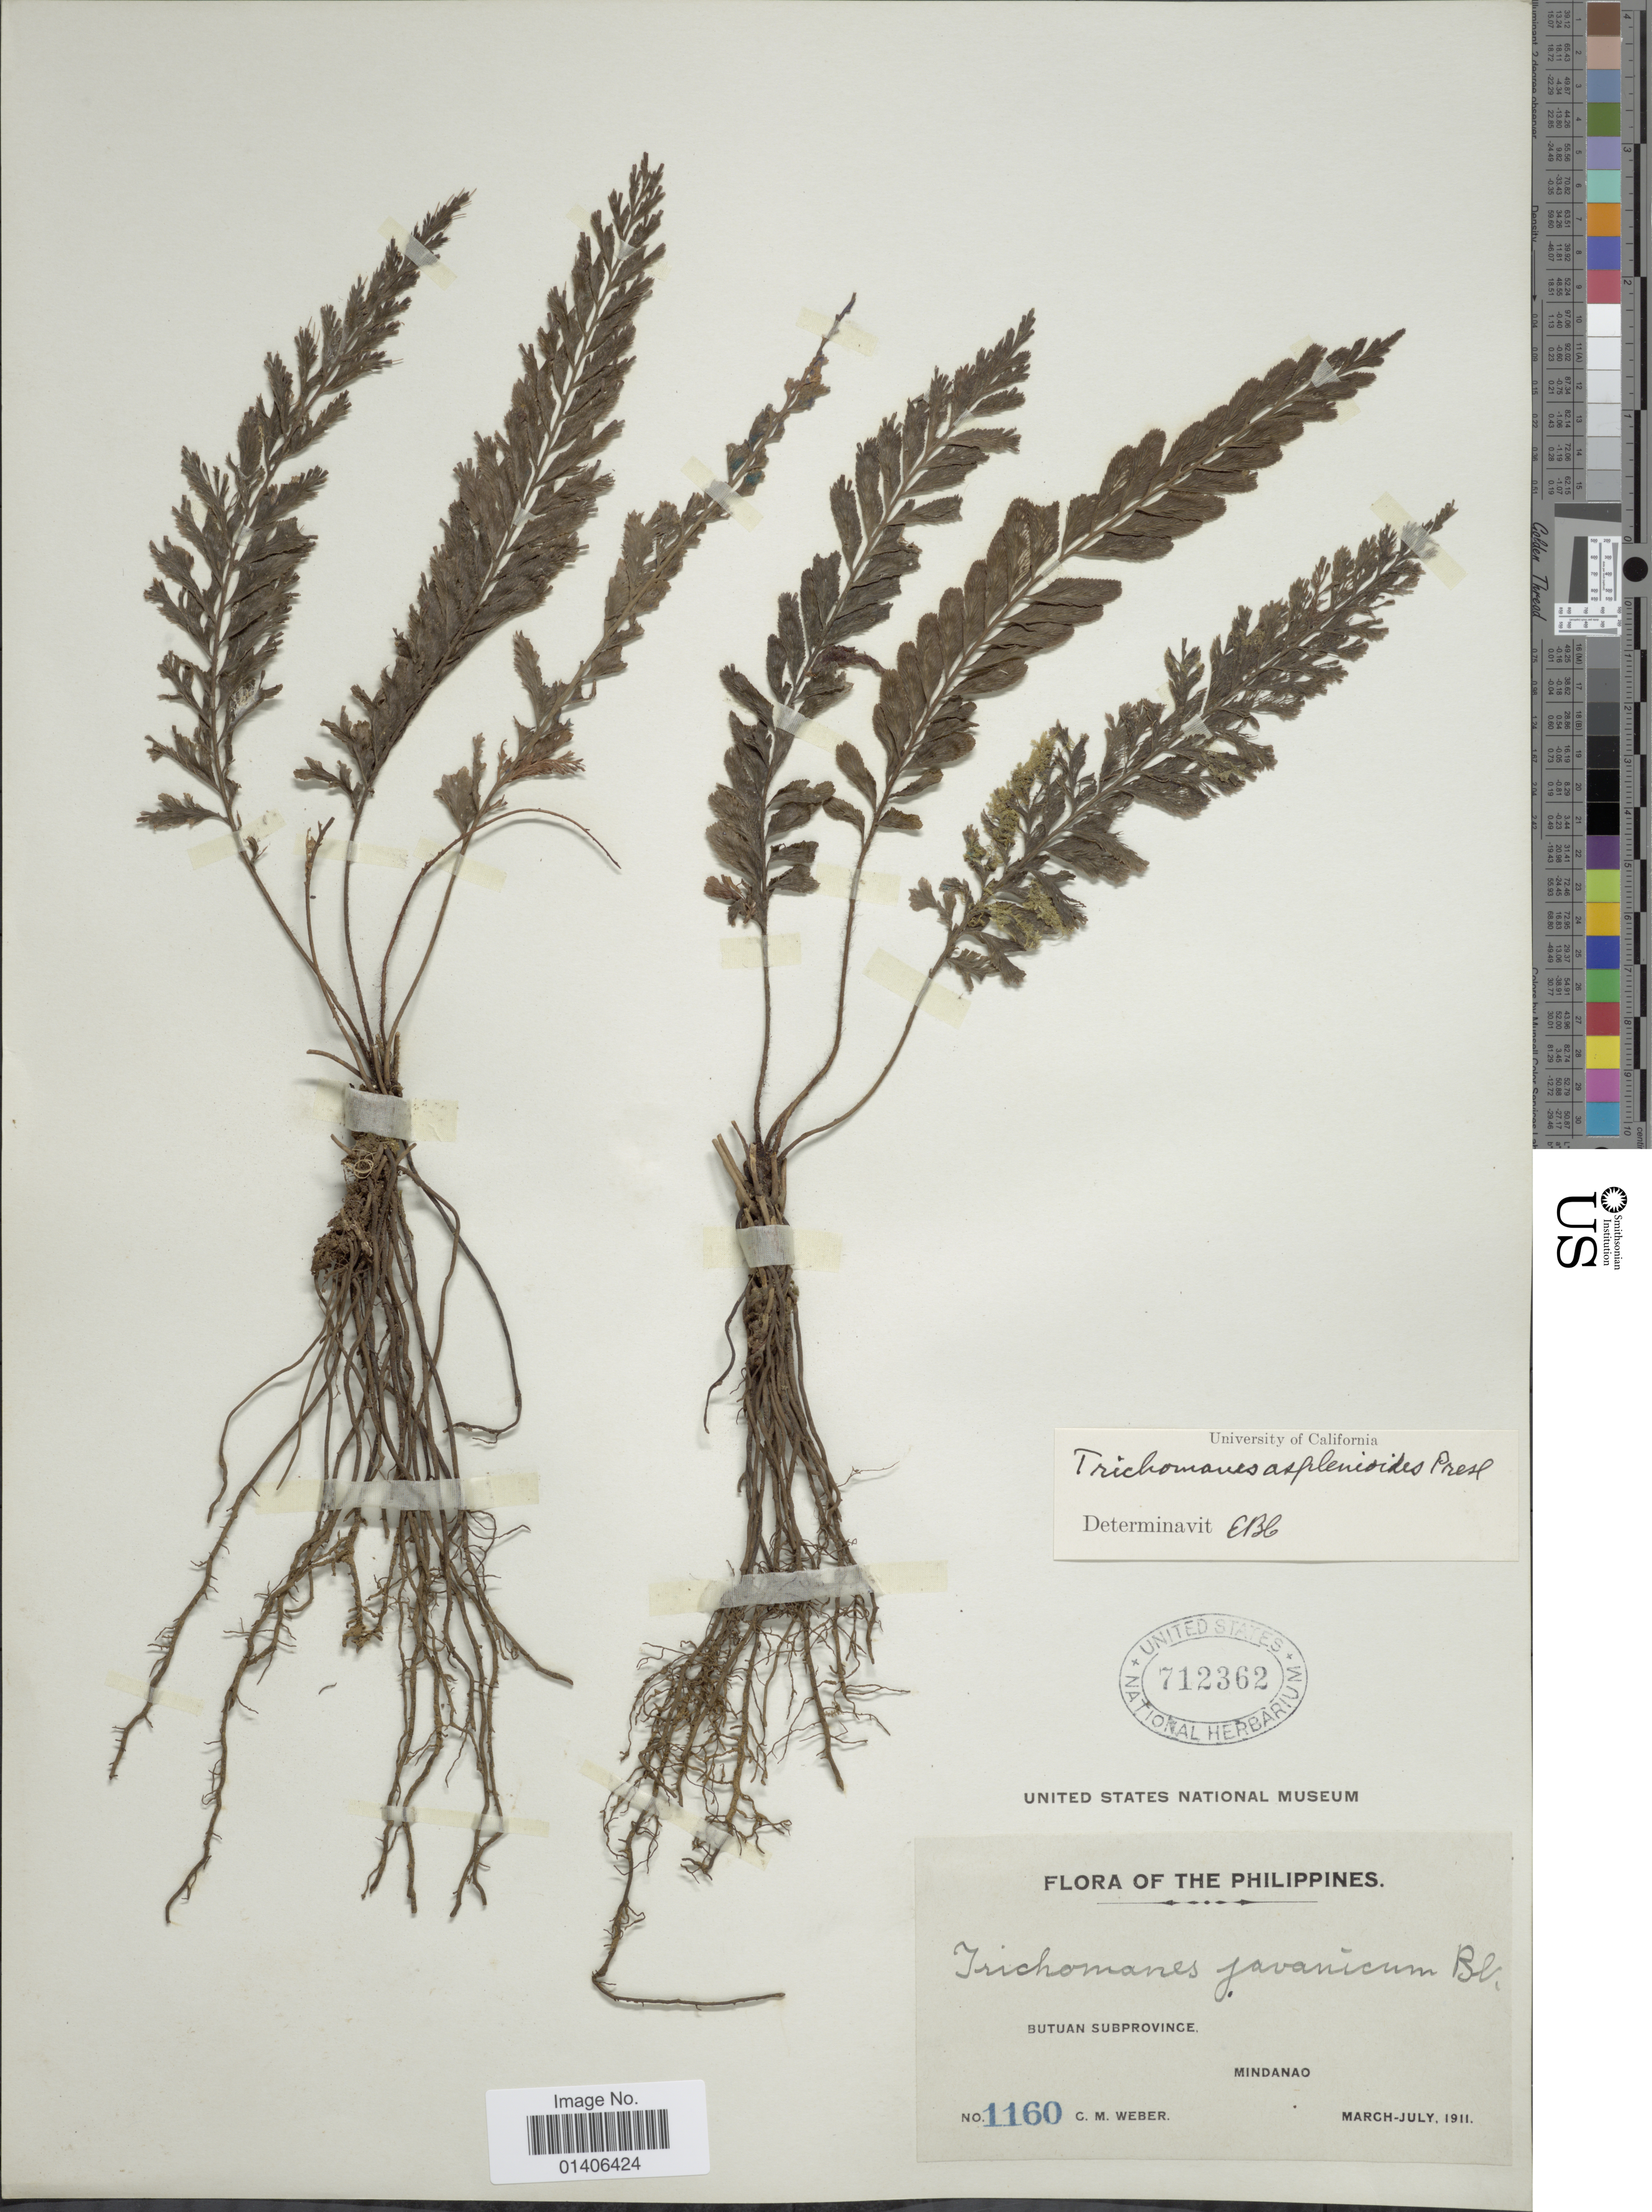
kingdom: Plantae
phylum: Tracheophyta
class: Polypodiopsida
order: Hymenophyllales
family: Hymenophyllaceae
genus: Cephalomanes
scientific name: Cephalomanes javanicum var. asplenoides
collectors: C. M. Weber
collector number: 1160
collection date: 1911-03/1911-07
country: Philippines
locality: Butuan Subprovince, Mindanao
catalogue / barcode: US 712362